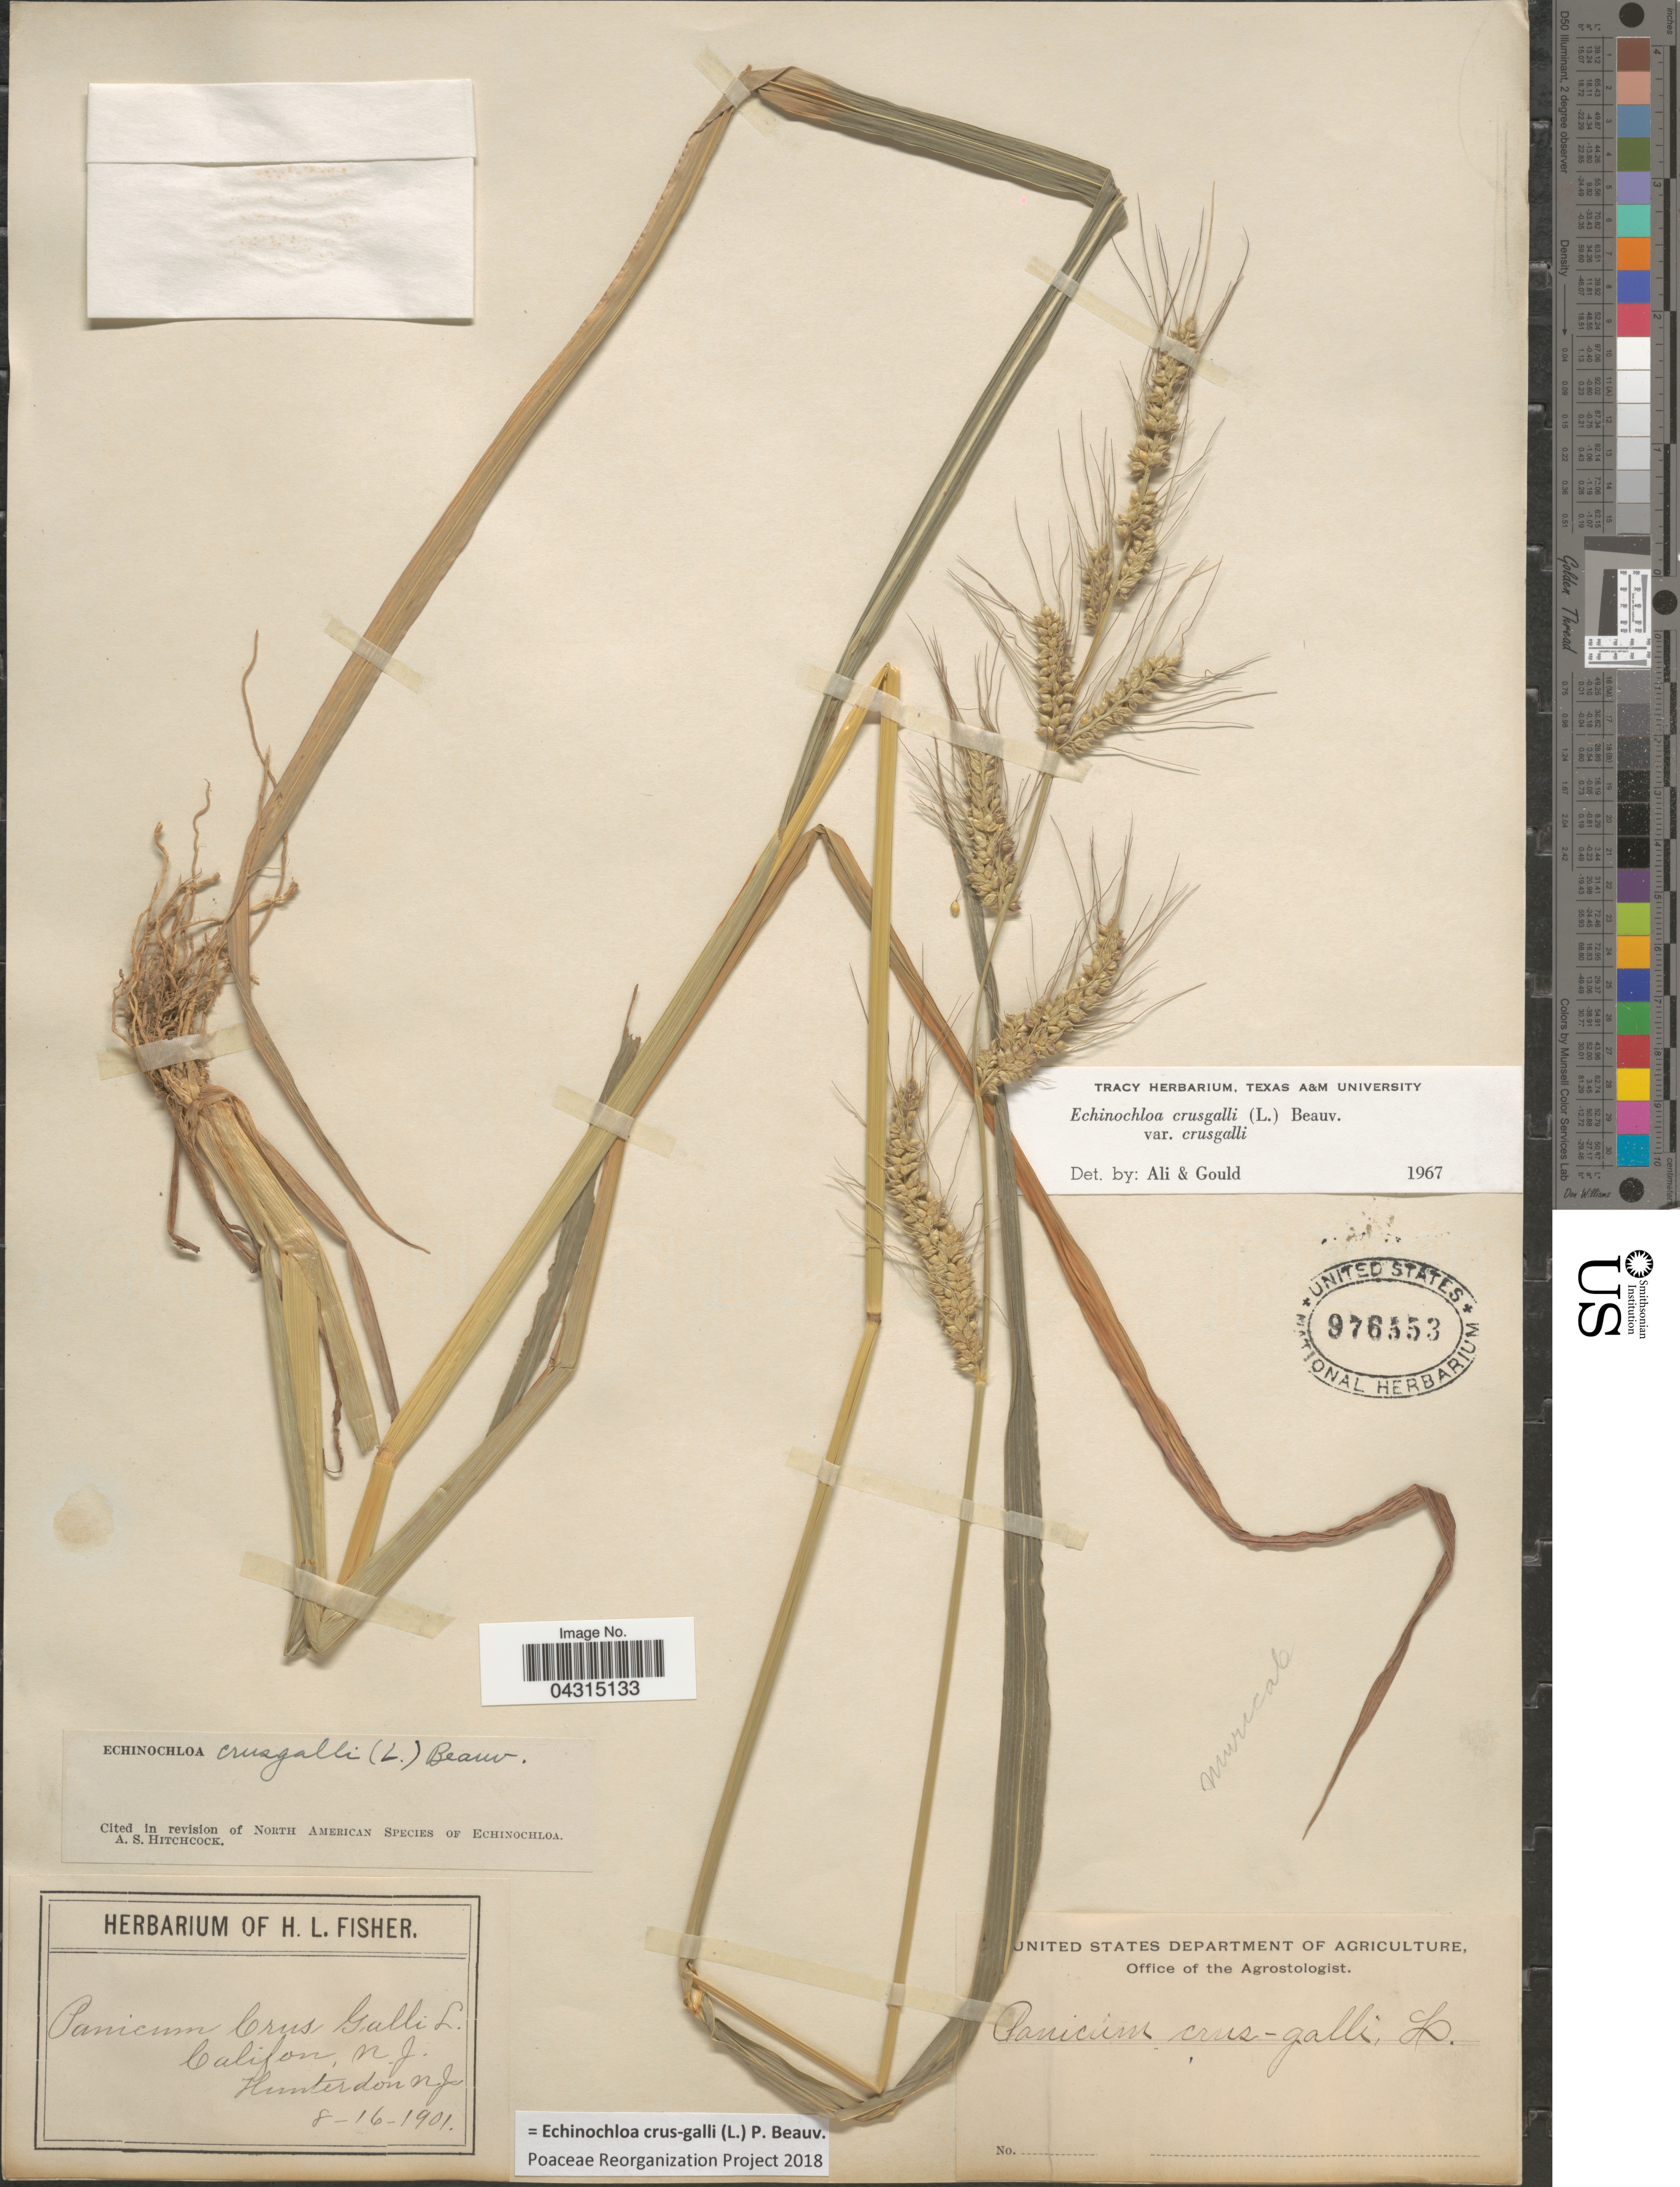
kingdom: Plantae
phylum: Tracheophyta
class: Liliopsida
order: Poales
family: Poaceae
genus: Echinochloa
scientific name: Echinochloa crus-galli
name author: (L.) P. Beauv.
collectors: ex herb. of H. L. Fisher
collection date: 1901-08-16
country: United States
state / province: New Jersey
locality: Califon. Hunterdon.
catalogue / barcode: US 976553